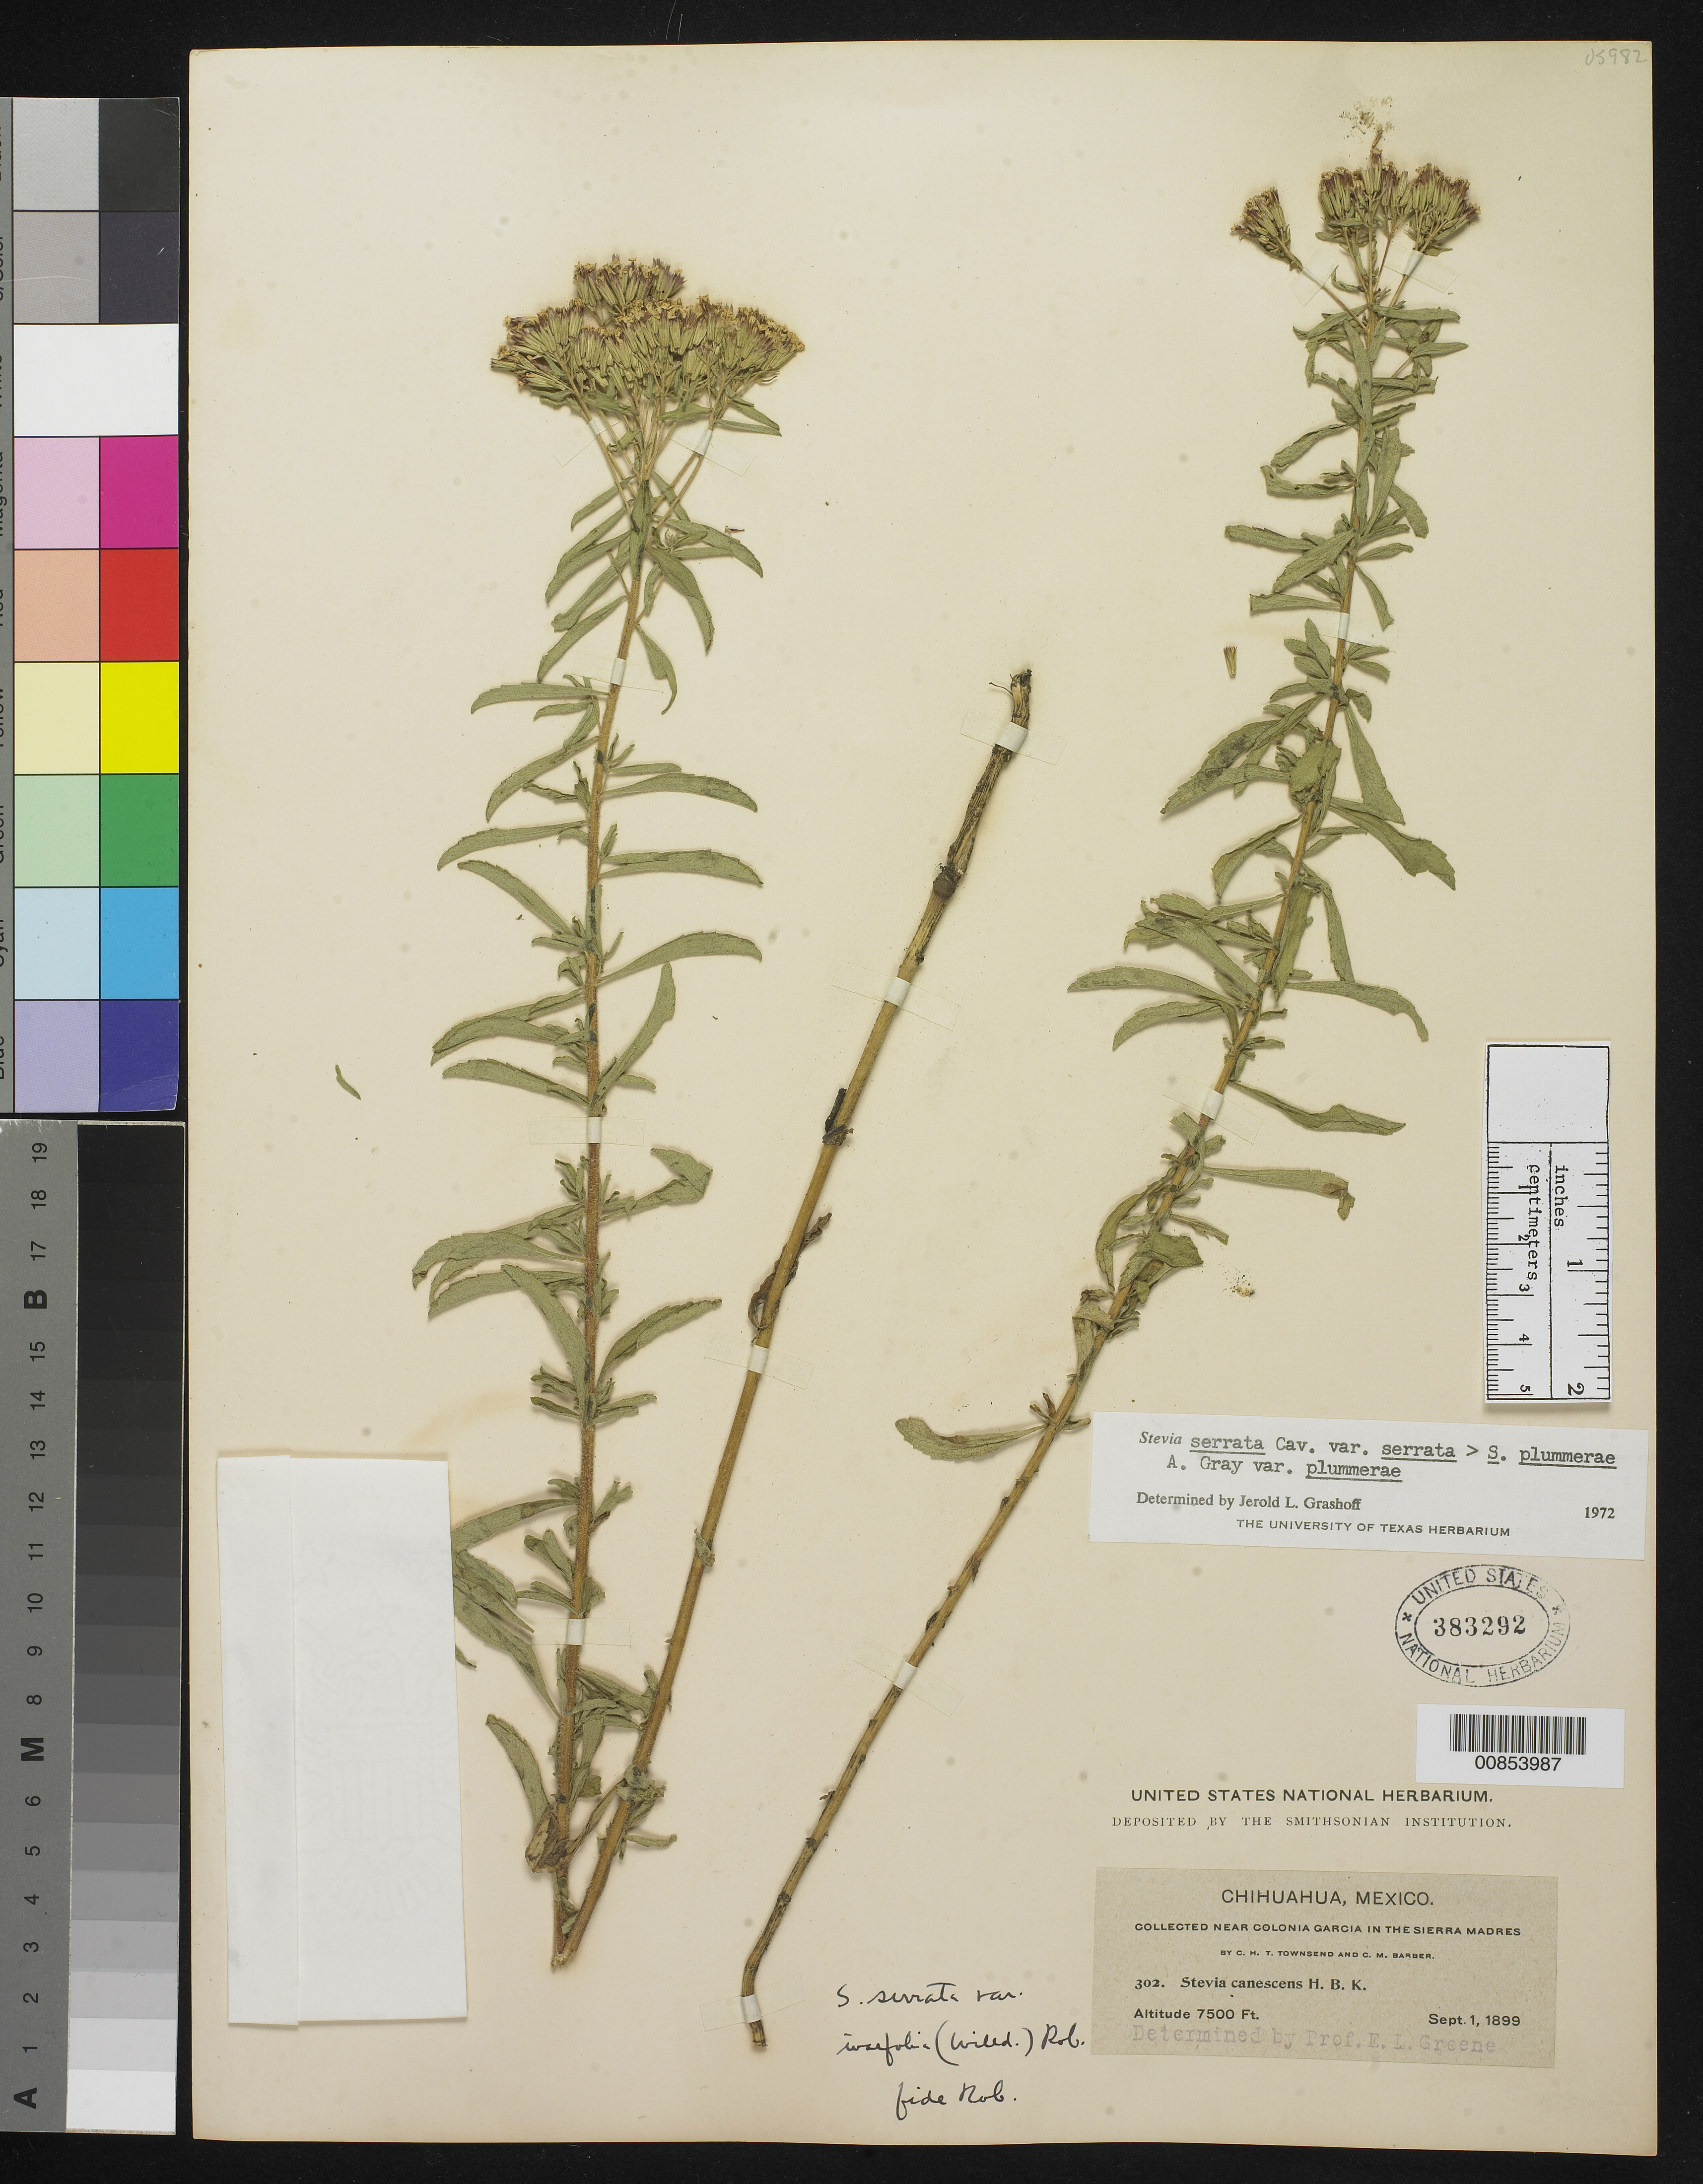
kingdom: Plantae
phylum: Tracheophyta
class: Magnoliopsida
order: Asterales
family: Asteraceae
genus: Stevia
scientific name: Stevia serrata var. serrata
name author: Cav.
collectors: C. H. T. Townsend & C. Barber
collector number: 302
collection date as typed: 01 Sep 1899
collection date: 1899-09-01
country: Mexico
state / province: Chihuahua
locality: Near Colonia García in the Sierra Madre.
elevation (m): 2286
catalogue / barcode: US 383292